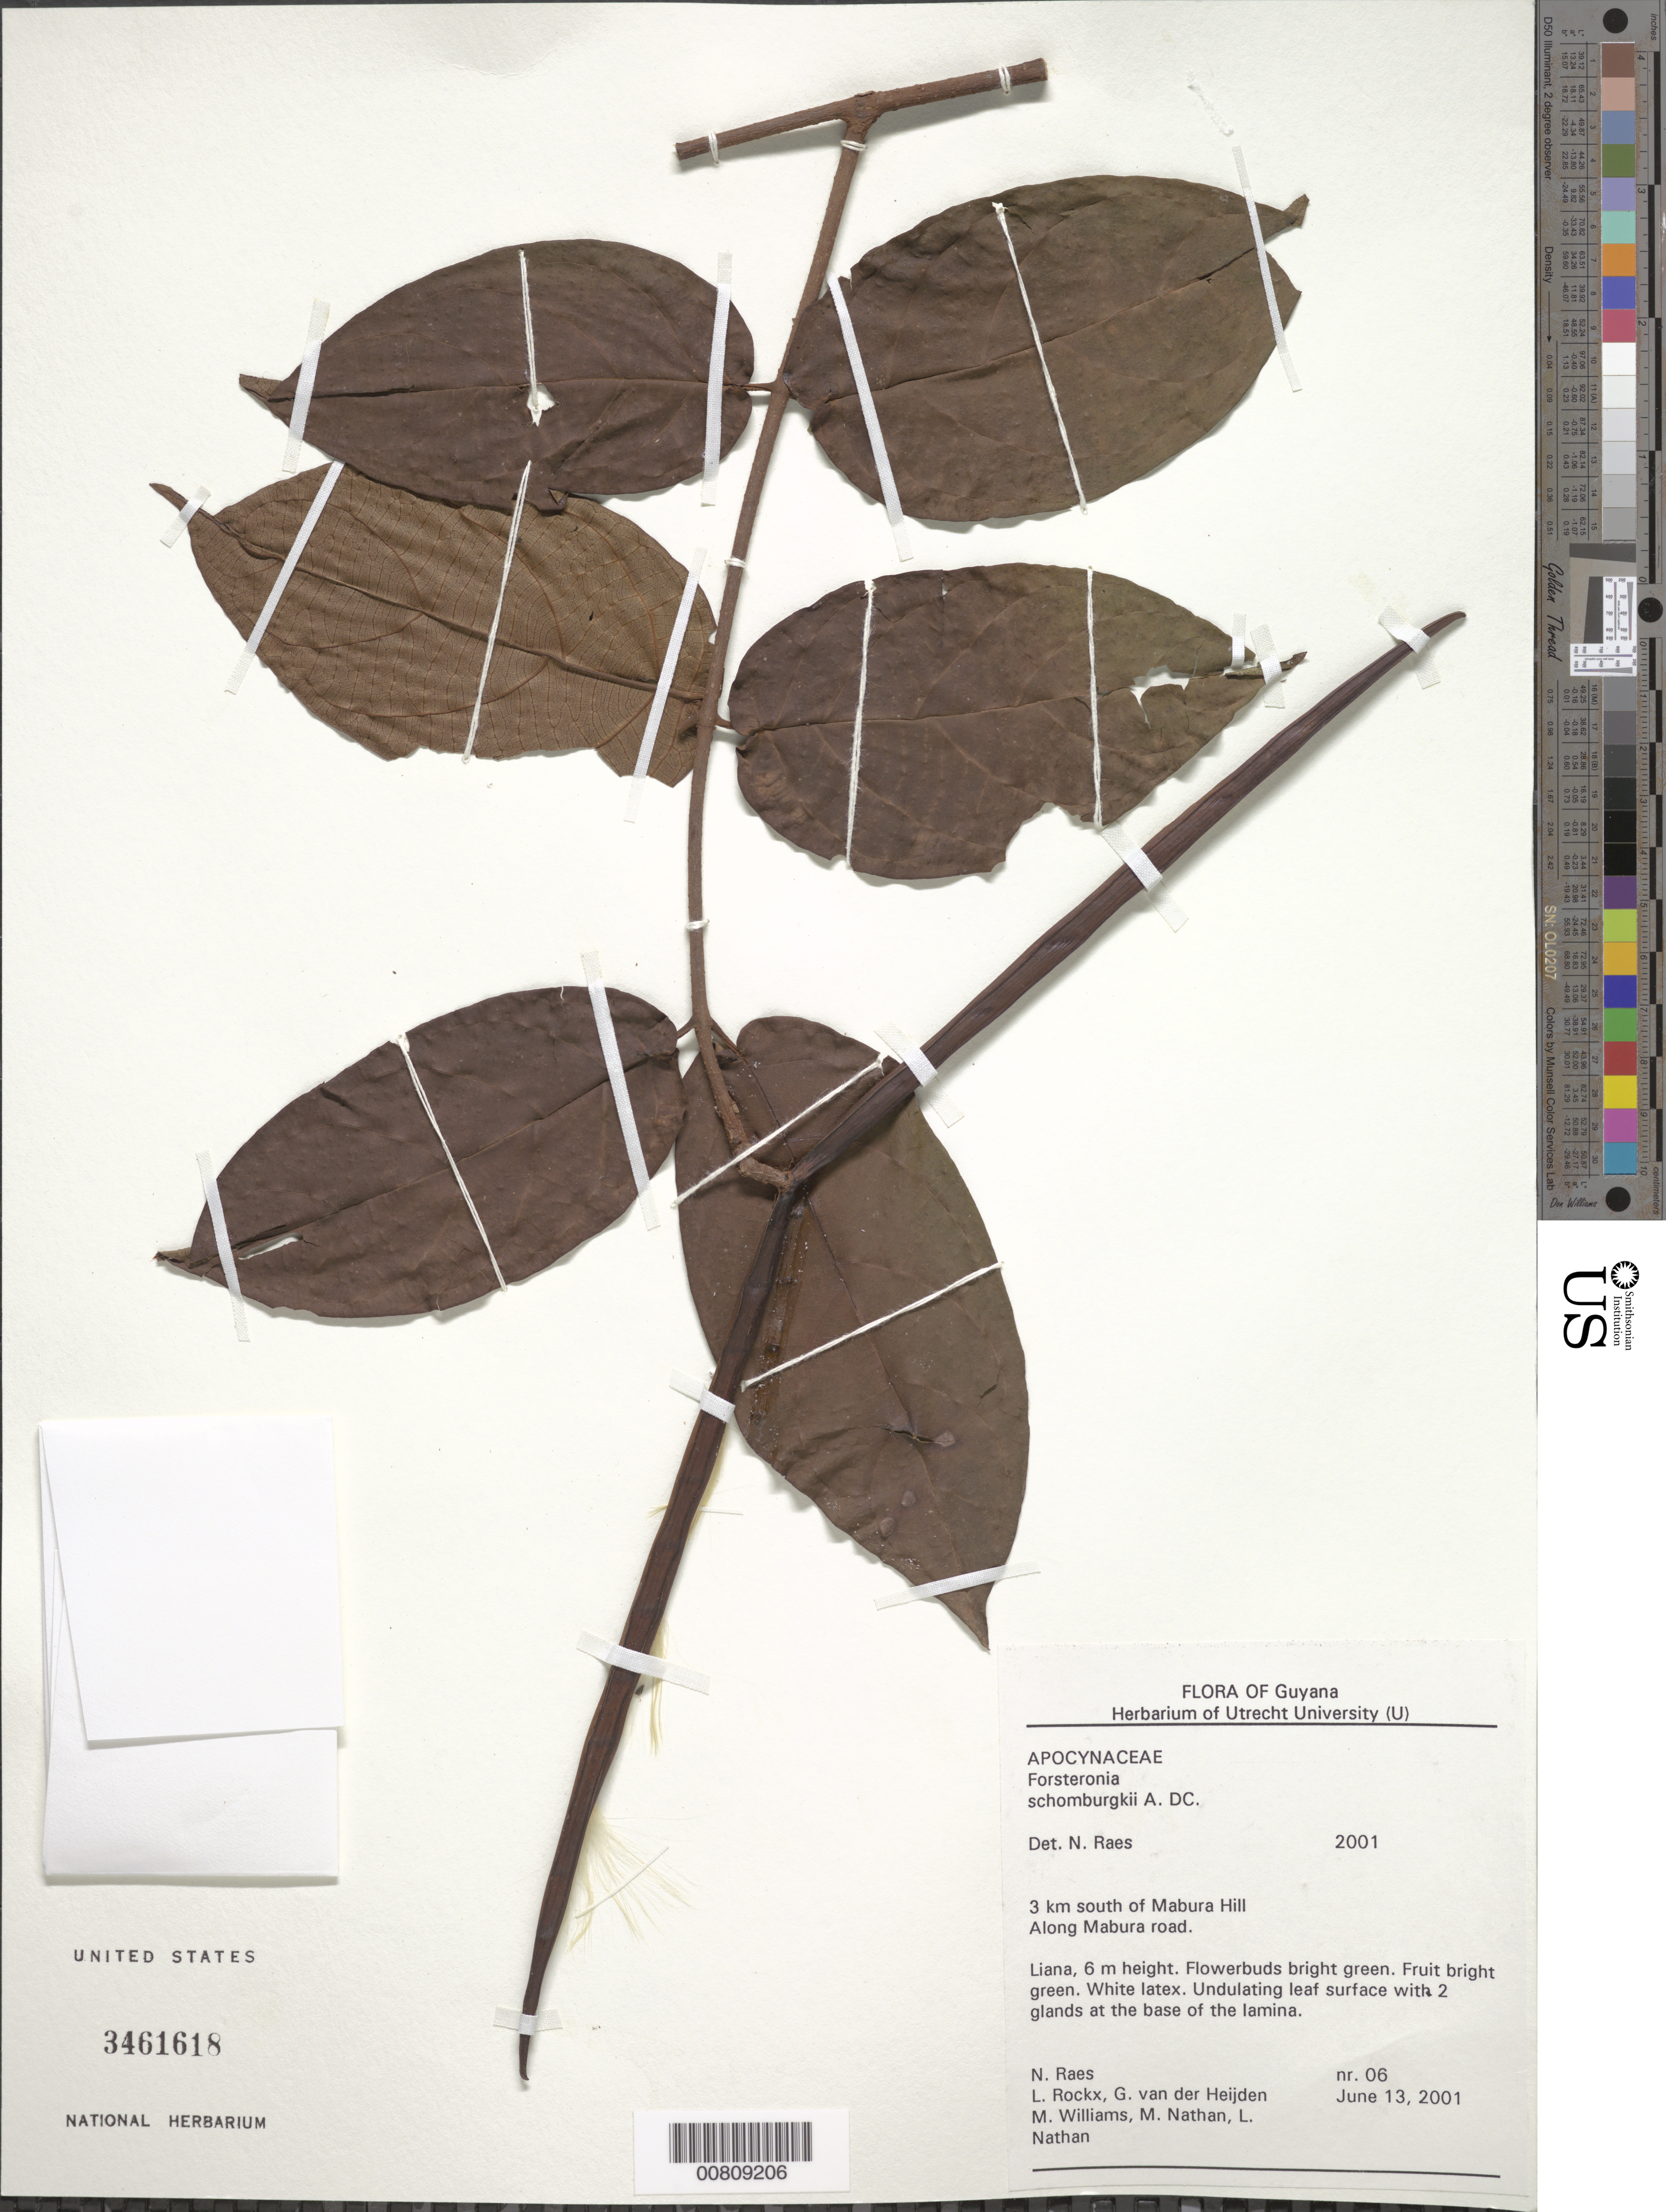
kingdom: Plantae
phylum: Tracheophyta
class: Magnoliopsida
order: Gentianales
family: Apocynaceae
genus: Forsteronia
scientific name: Forsteronia schomburgkii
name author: A. DC.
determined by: Raes, N.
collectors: N. Raes, L. Rockx, G. van der Heijden, M. Williams, M. Nathan & L. Nathan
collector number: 6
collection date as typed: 13-Jun-01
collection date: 2001-06-13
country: Guyana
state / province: U. Demerara-Berbice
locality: Mabura Hill, 3 km S of, along Mabura Road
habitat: Roadside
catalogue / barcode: US 3461618